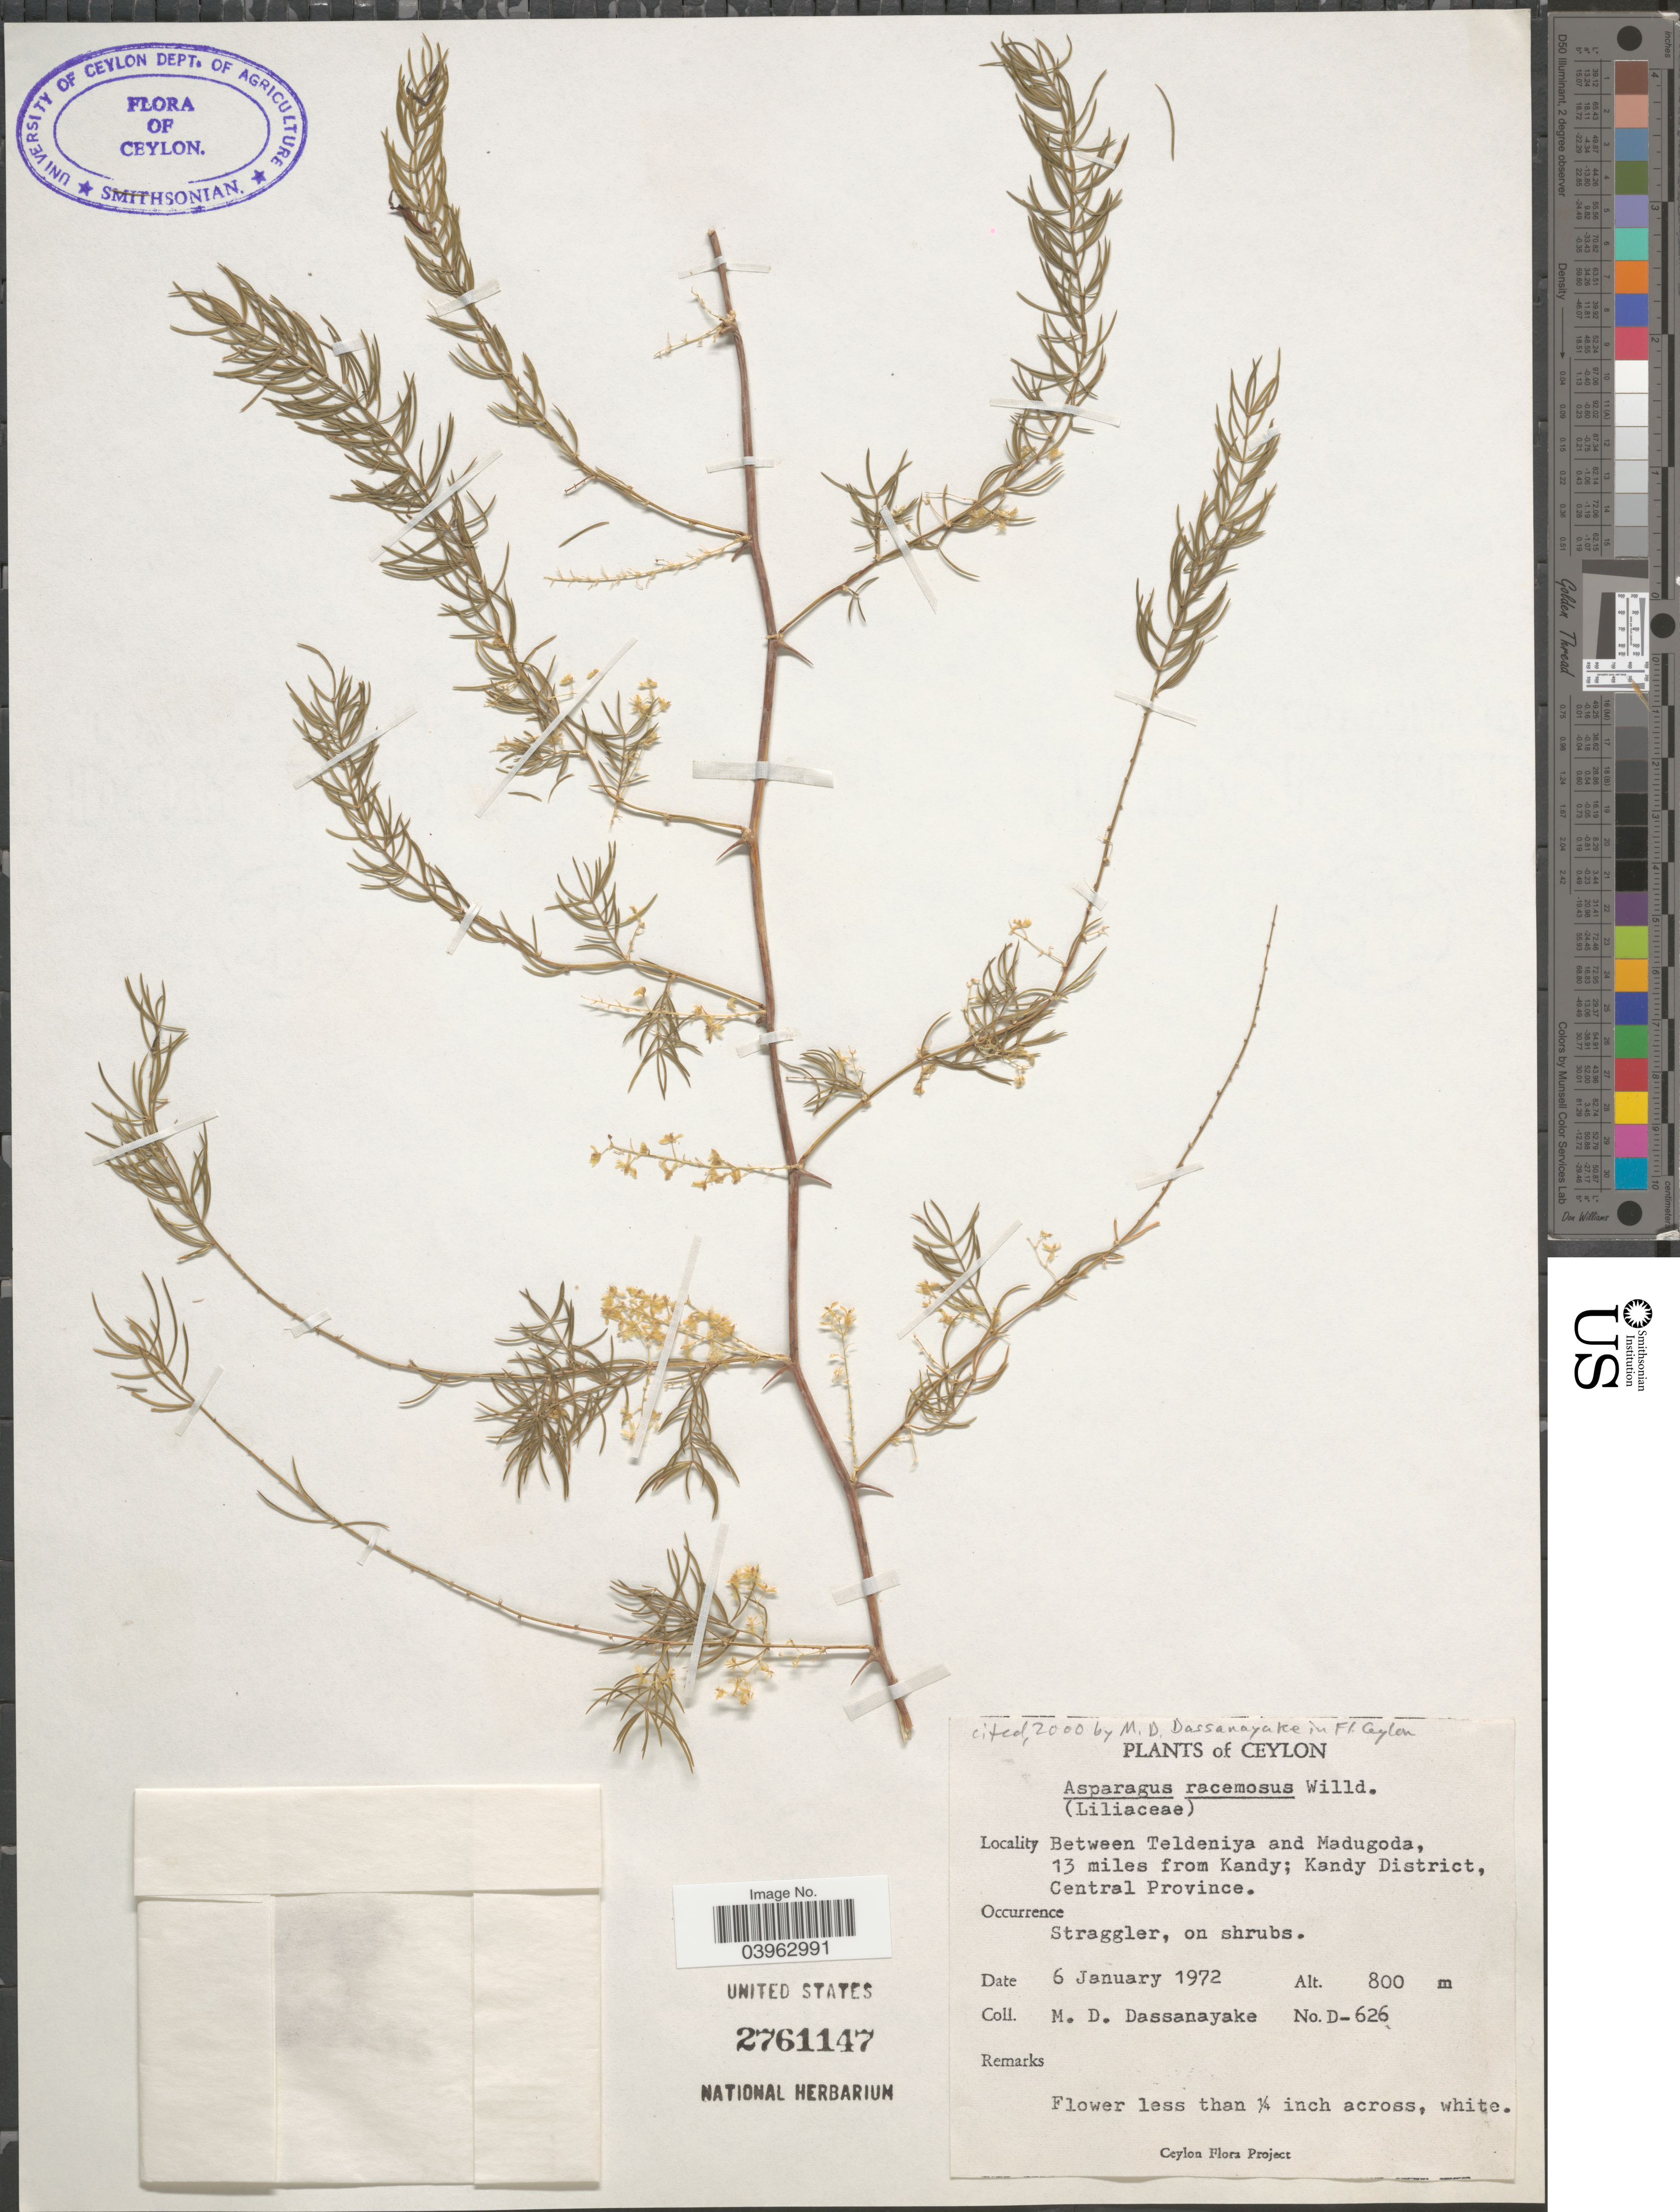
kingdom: Plantae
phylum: Tracheophyta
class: Liliopsida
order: Asparagales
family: Asparagaceae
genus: Asparagus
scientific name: Asparagus racemosus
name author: Willd.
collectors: M. D. Dassanayake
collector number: D-626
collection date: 1972-01-06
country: Sri Lanka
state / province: Central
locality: Ceylon. Between Teldeniya and Madugoda, 13 miles from Kandy; Kandy District.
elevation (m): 800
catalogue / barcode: US 2761147